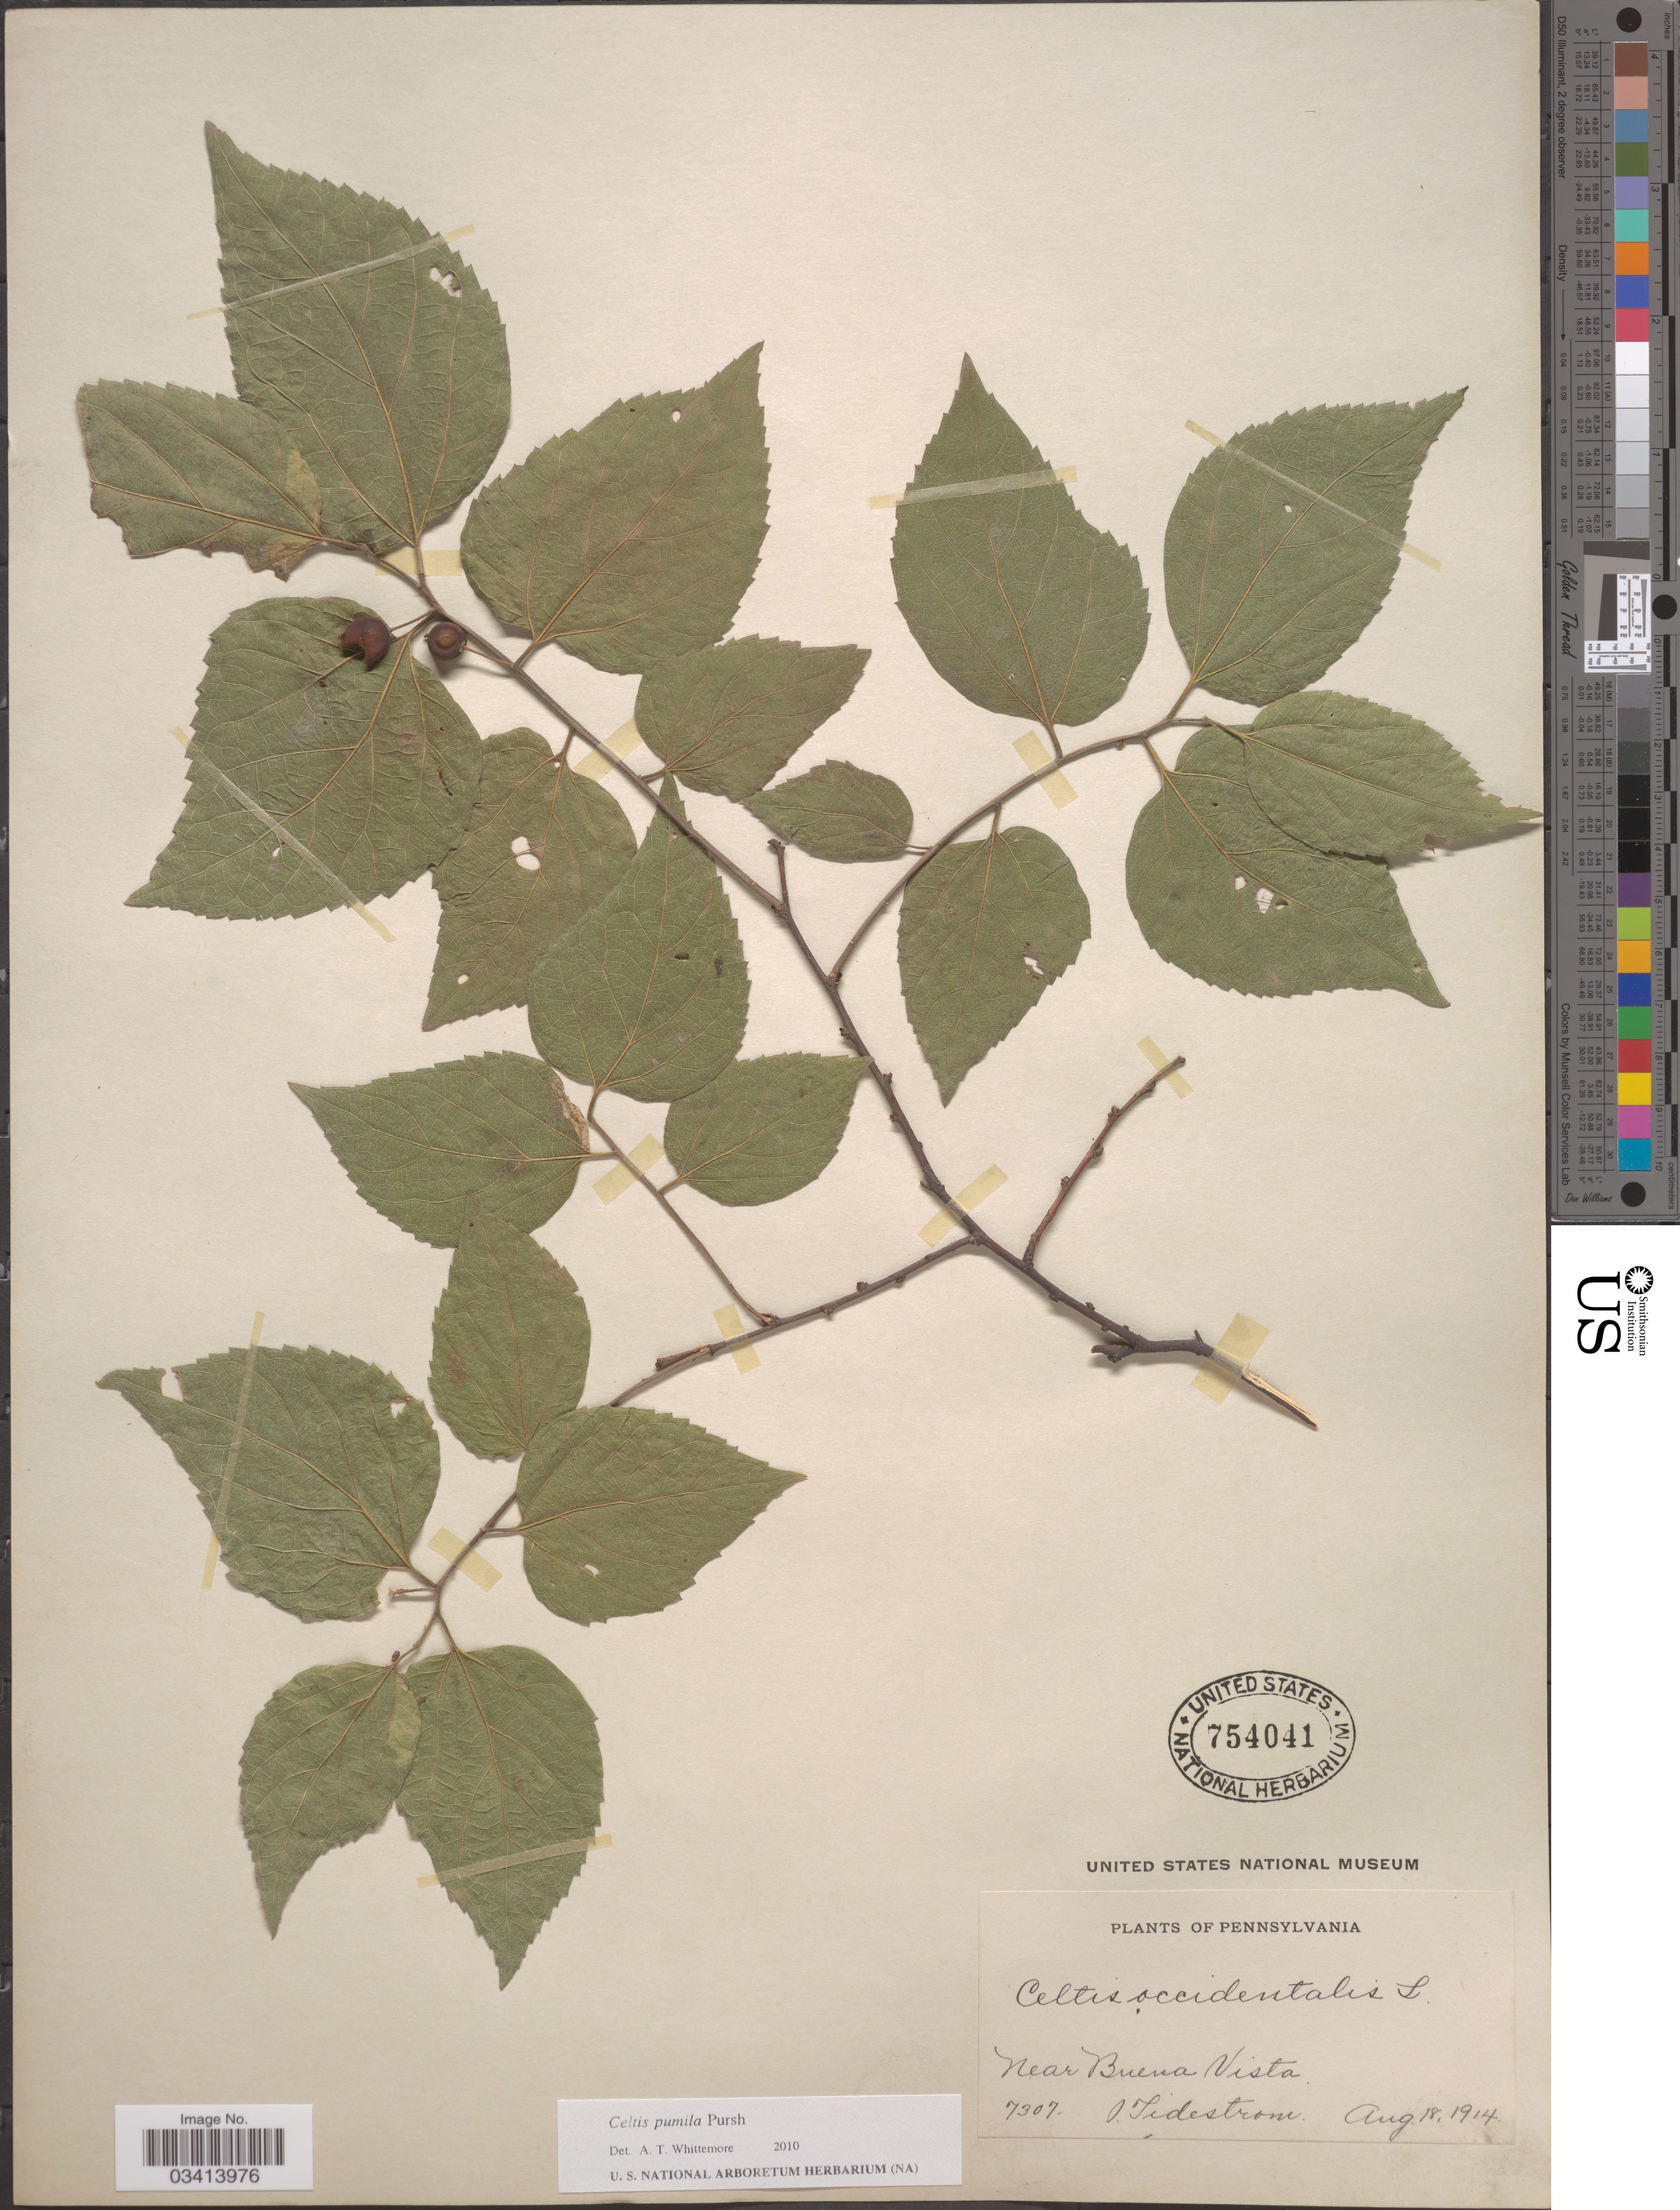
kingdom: Plantae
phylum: Tracheophyta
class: Magnoliopsida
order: Rosales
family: Cannabaceae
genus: Celtis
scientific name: Celtis occidentalis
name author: L.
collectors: I. F. Tidestrom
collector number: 7307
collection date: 1914-08-18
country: United States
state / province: Pennsylvania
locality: Near Buena Vista.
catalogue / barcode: US 754041